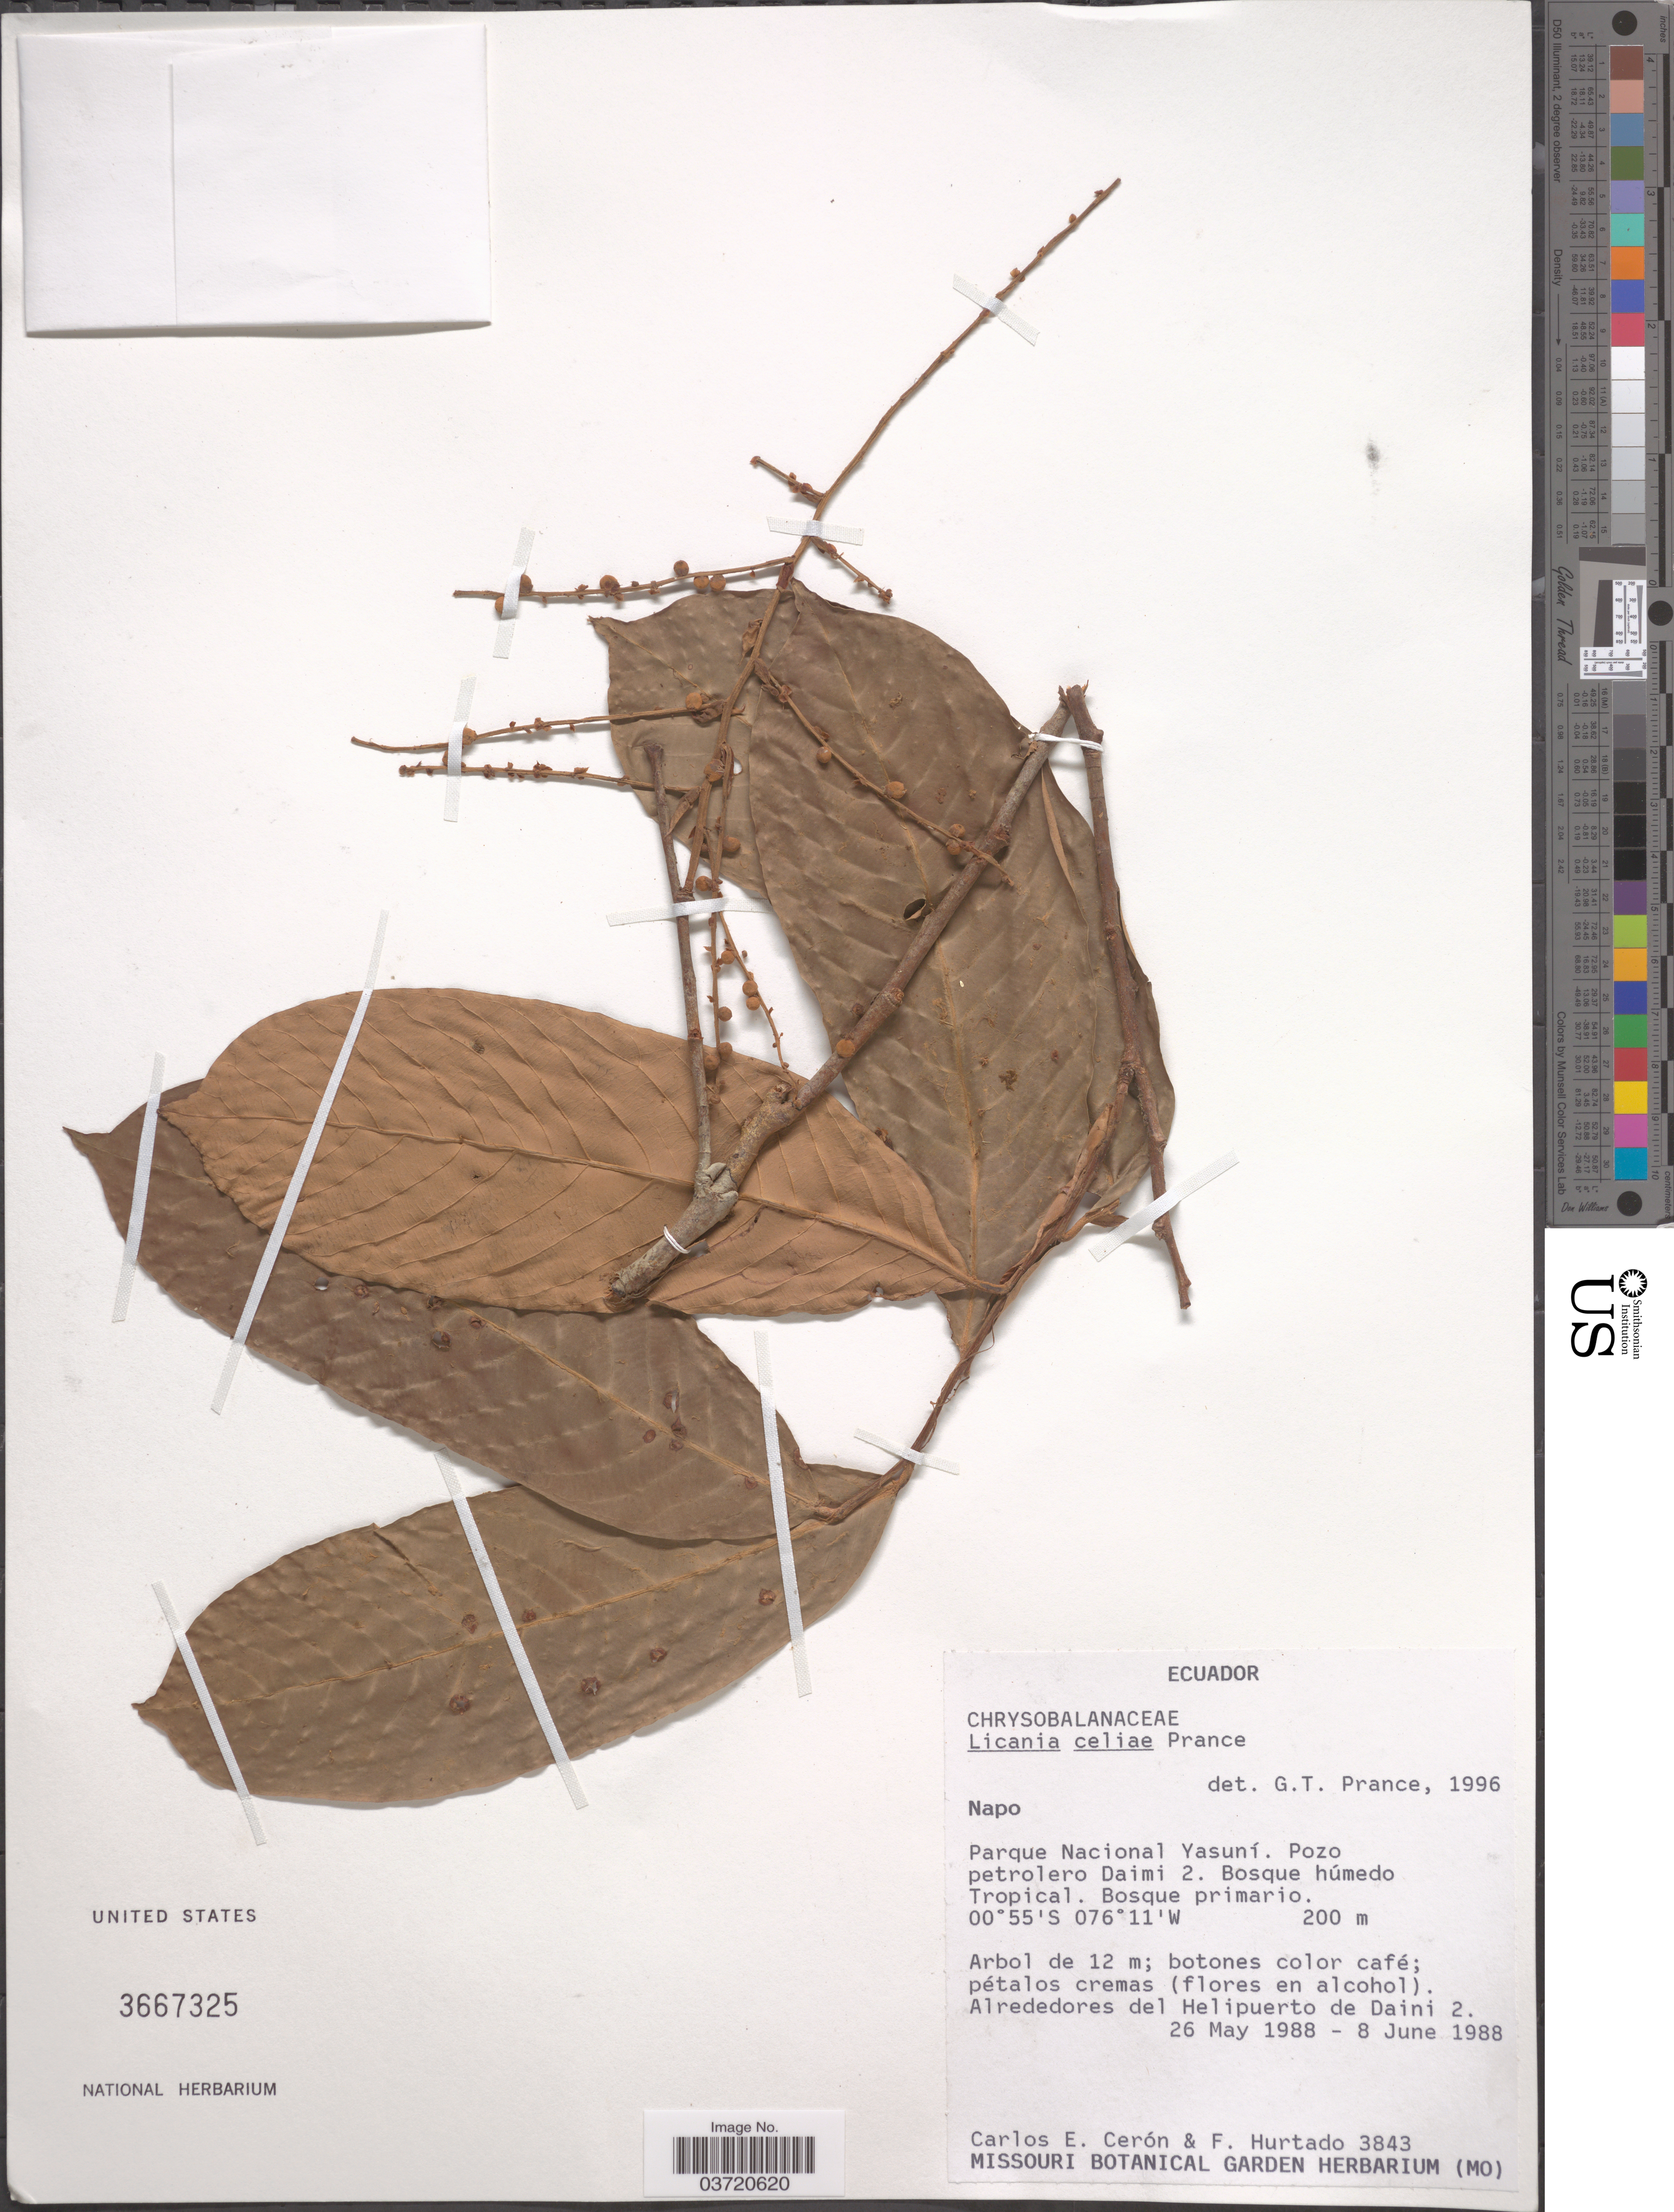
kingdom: Plantae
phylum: Tracheophyta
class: Magnoliopsida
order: Malpighiales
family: Chrysobalanaceae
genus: Moquilea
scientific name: Moquilea celiae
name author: (Prance) Sothers & Prance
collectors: C. E. Cerón M. & F. Hurtado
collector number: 3843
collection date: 1988-05-26/1988-06-08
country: Ecuador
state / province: Napo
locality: Parque Nacional Yasuní. Pozo petrolero Daimi 2. Bosque húmedo Tropical.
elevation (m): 200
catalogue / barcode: US 3667325